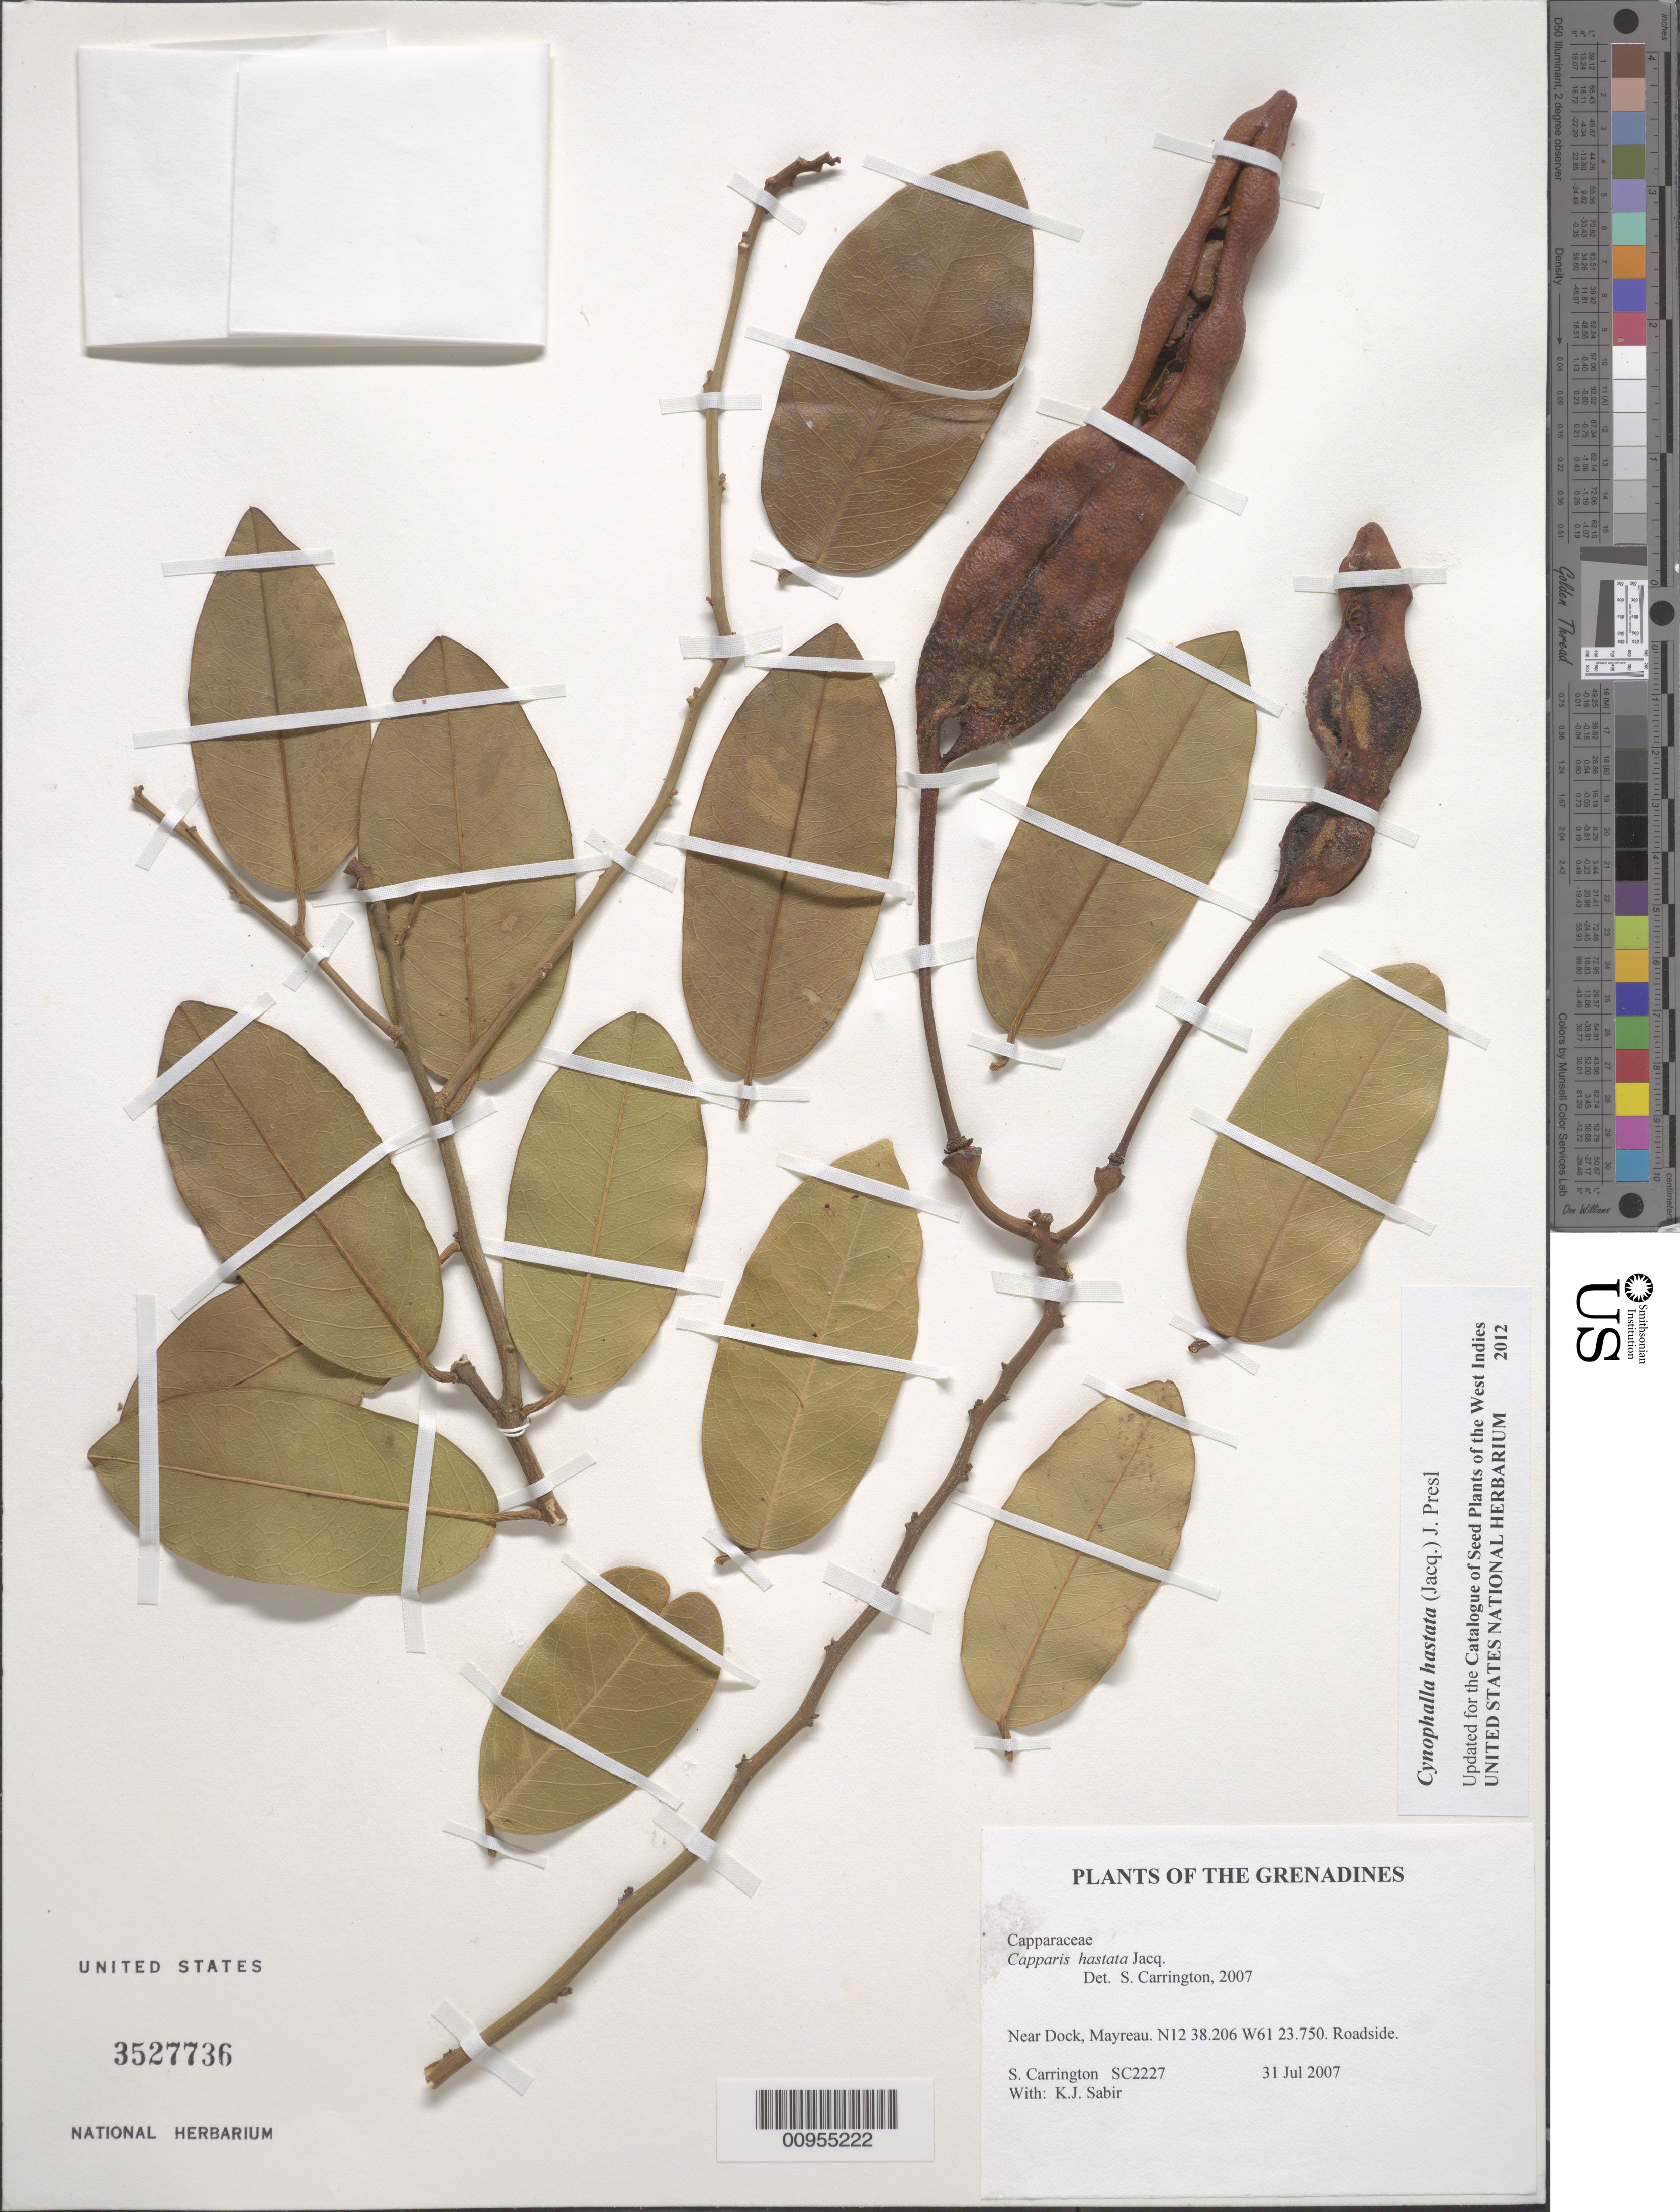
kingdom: Plantae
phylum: Tracheophyta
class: Magnoliopsida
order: Brassicales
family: Capparaceae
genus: Cynophalla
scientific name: Cynophalla hastata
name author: (Jacq.) J. Presl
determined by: Carrington, C. M. S.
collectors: C. M. S. Carrington & K. Sabir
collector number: SC 2227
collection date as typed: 31 Jul 2007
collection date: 2007-07-31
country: St. Vincent - Grenadines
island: Mayreau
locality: near Dock, Mayreau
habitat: roadside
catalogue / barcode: US 3527736